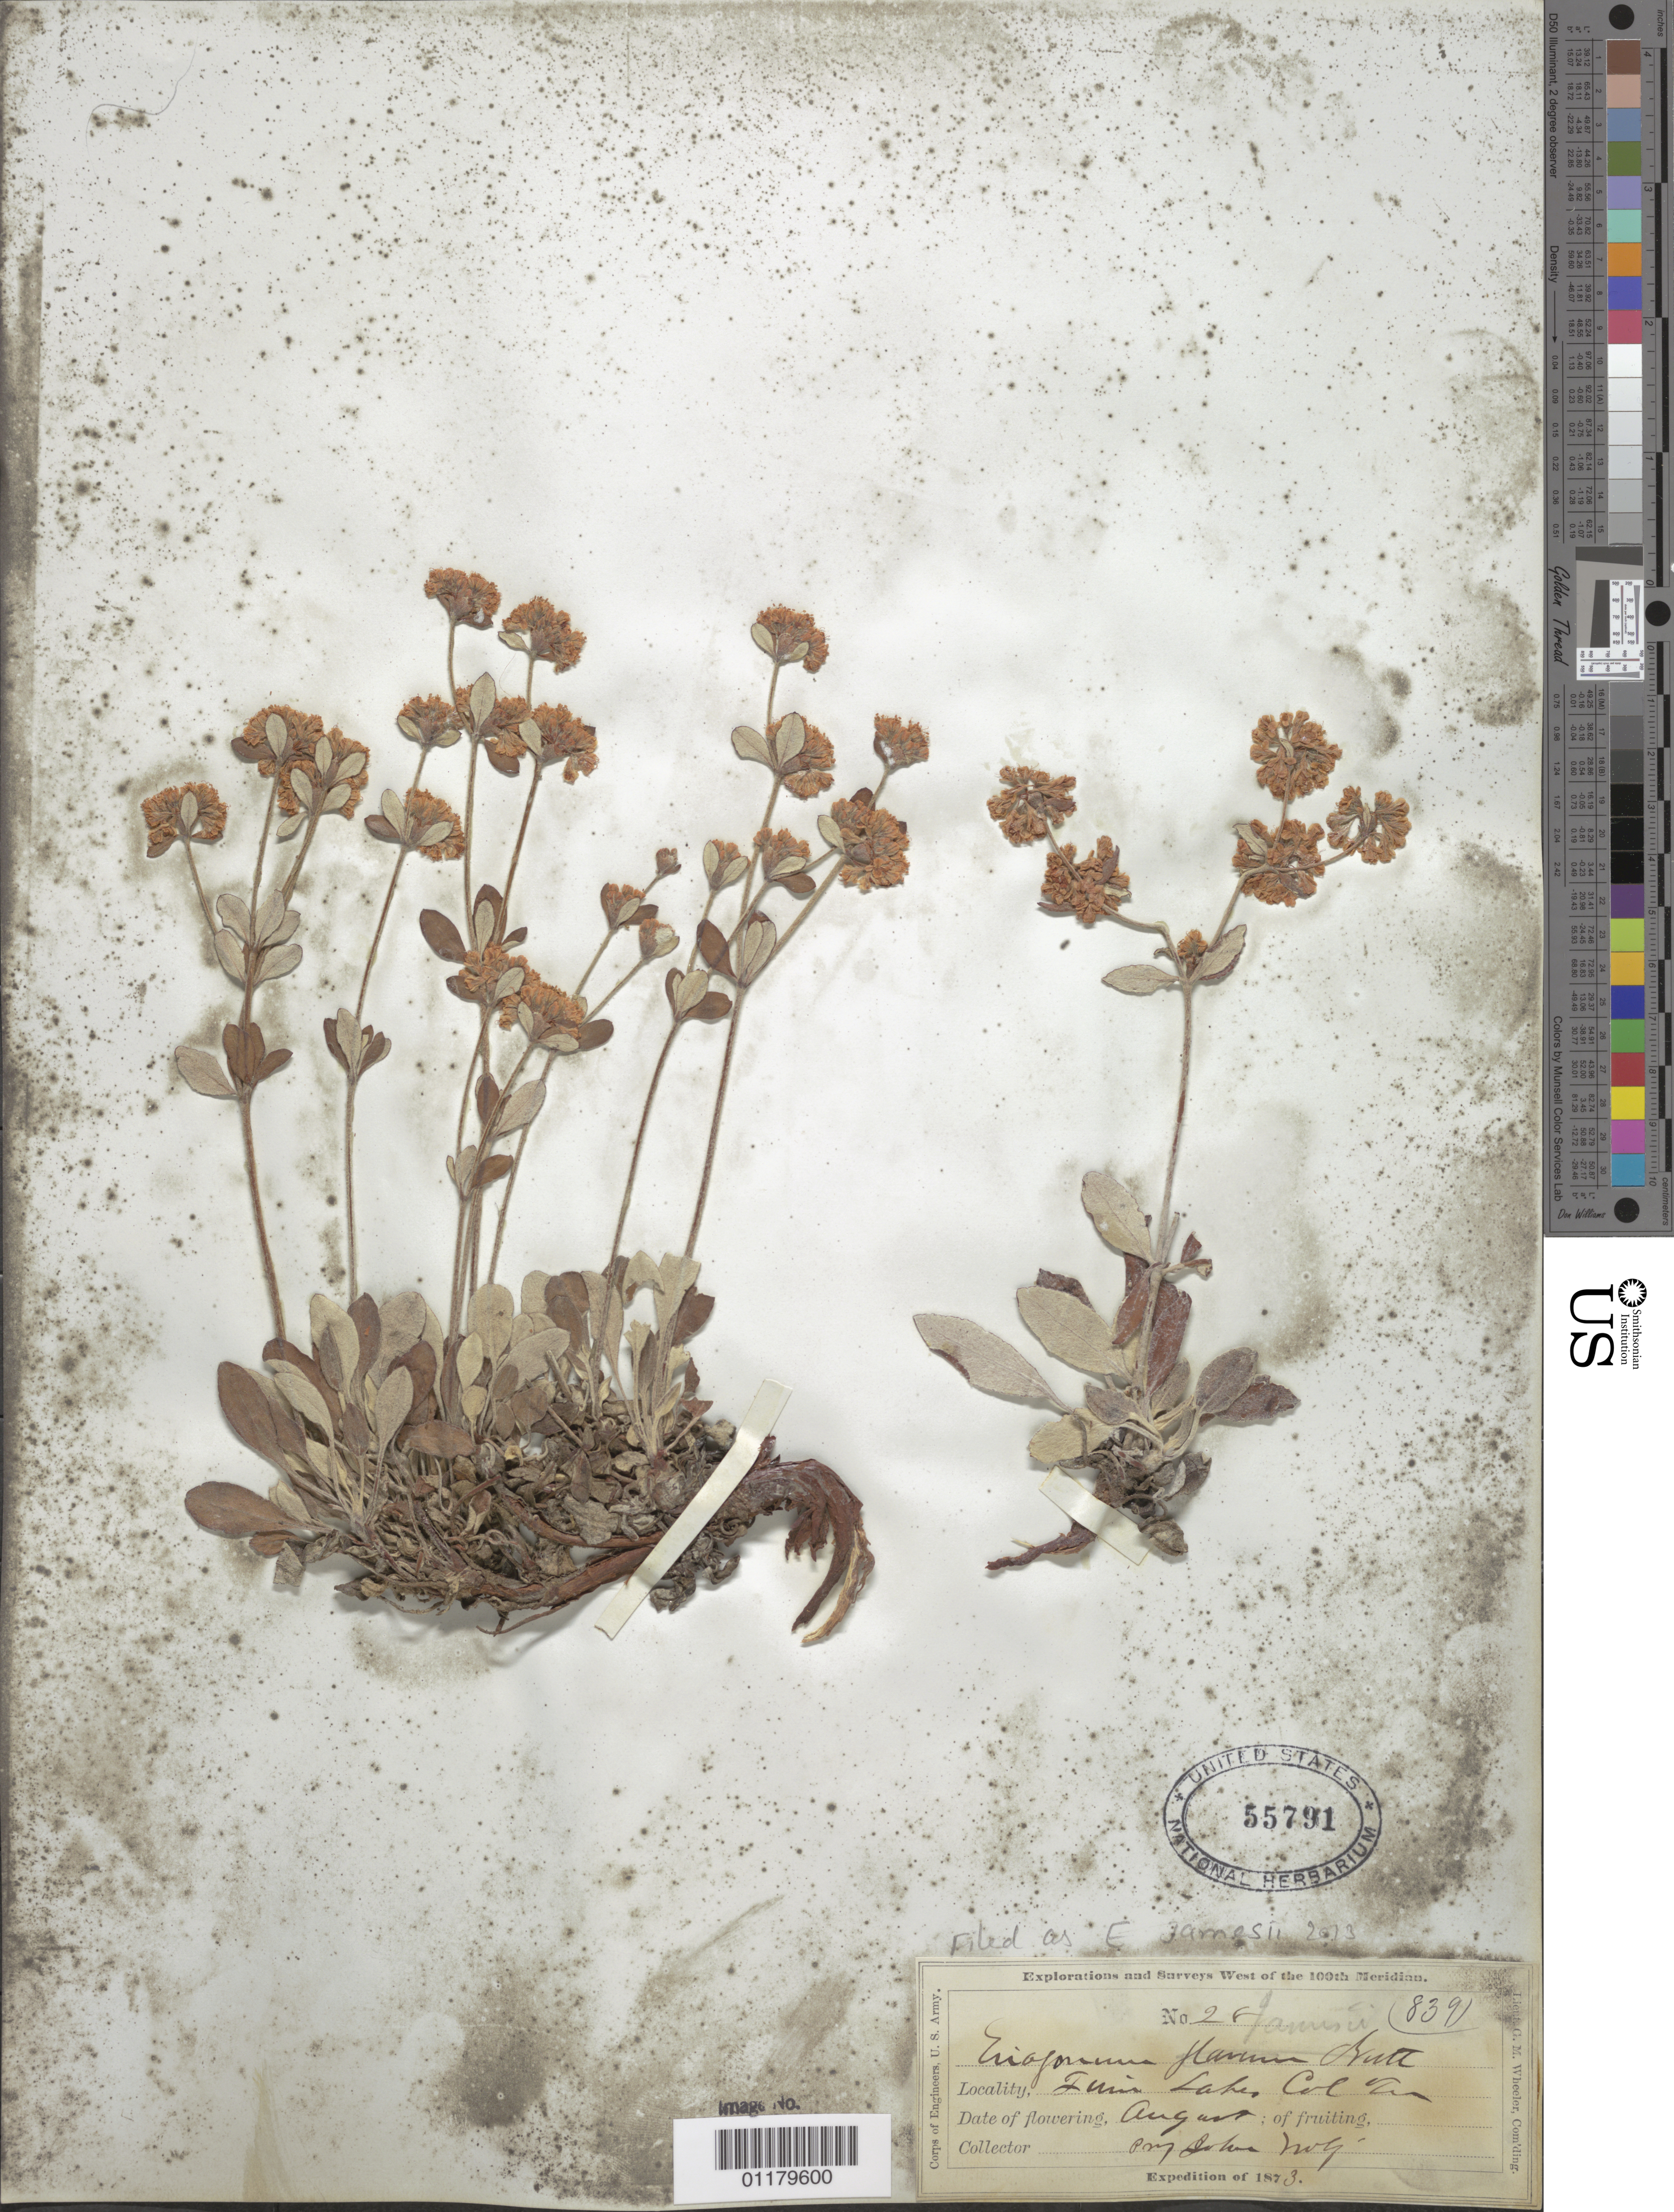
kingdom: Plantae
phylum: Tracheophyta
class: Magnoliopsida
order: Caryophyllales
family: Polygonaceae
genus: Eriogonum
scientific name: Eriogonum jonesii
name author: S. Watson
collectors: J. Wolf & J. T. Rothrock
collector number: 28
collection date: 1873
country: United States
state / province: Colorado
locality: Twin Lake.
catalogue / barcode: US 55791